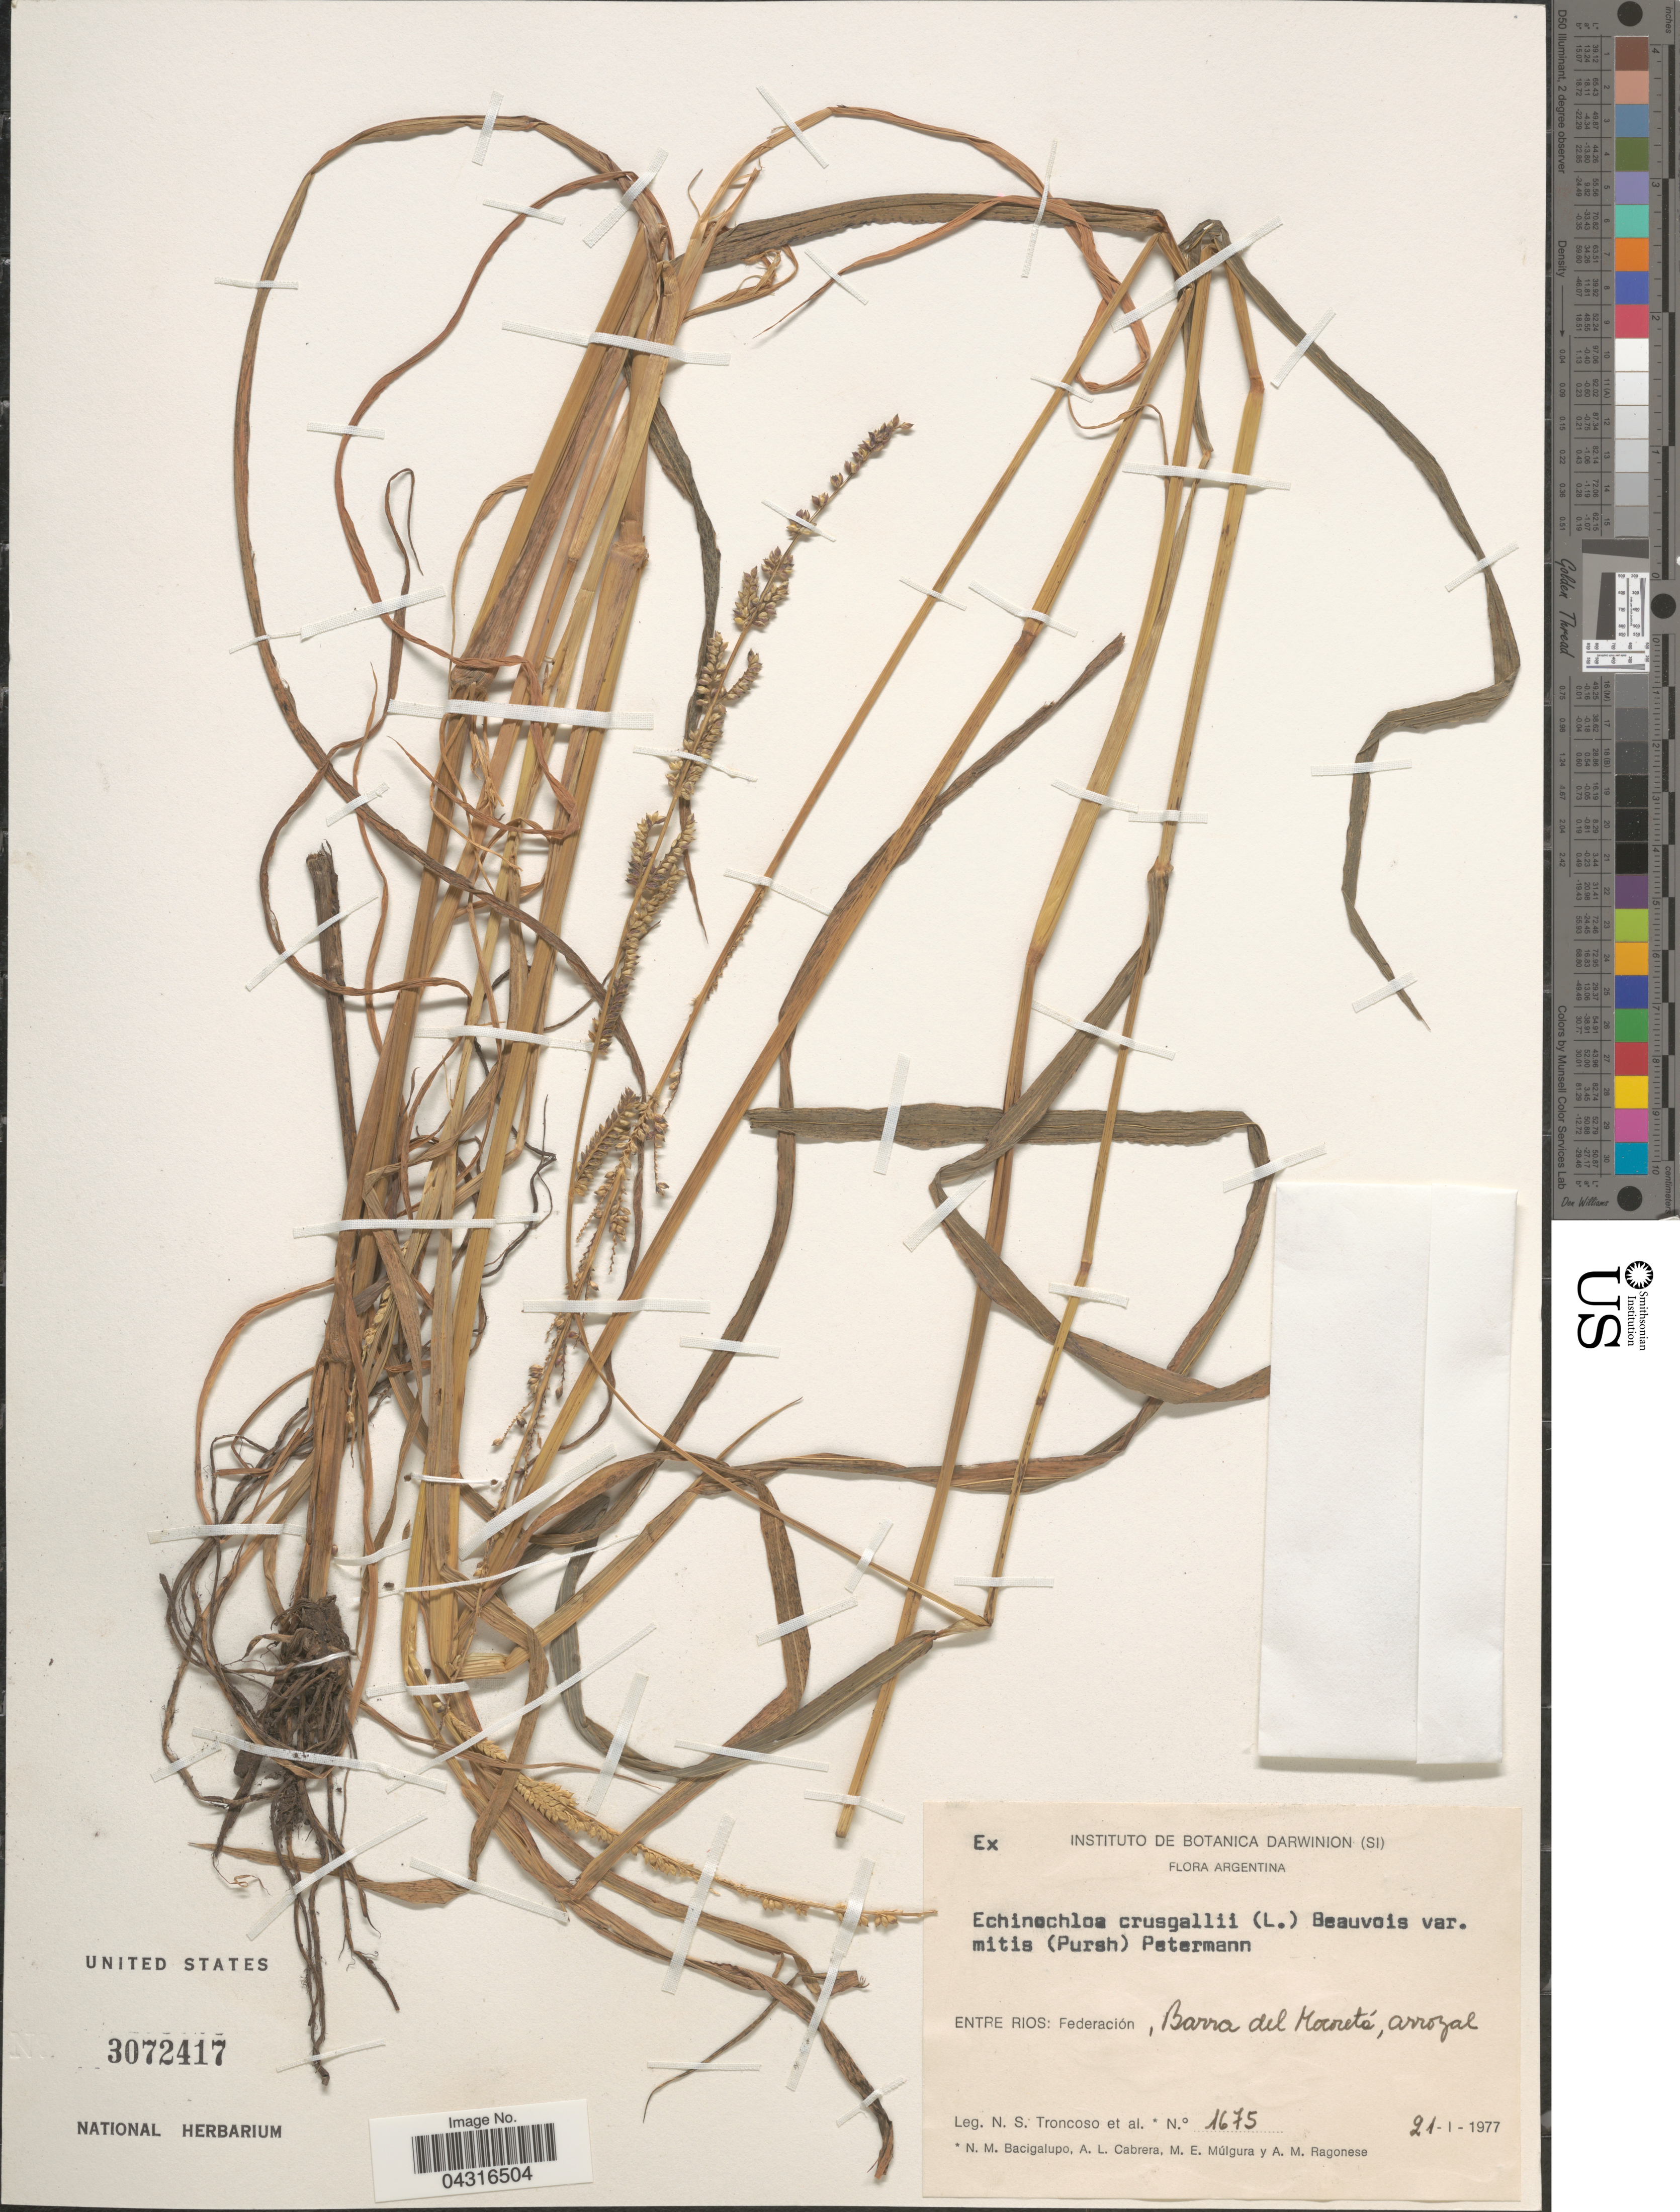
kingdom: Plantae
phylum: Tracheophyta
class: Liliopsida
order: Poales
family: Poaceae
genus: Echinochloa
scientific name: Echinochloa crus-galli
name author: (L.) P. Beauv.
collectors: N. Troncoso, N. M. Bacigalupo, A. L. Cabrera, M. E. Múlgura & A. Ragonese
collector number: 1675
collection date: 1977-01-21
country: Argentina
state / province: Entre Rios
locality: Federación, Barra del Mocoretá.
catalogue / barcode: US 3072417